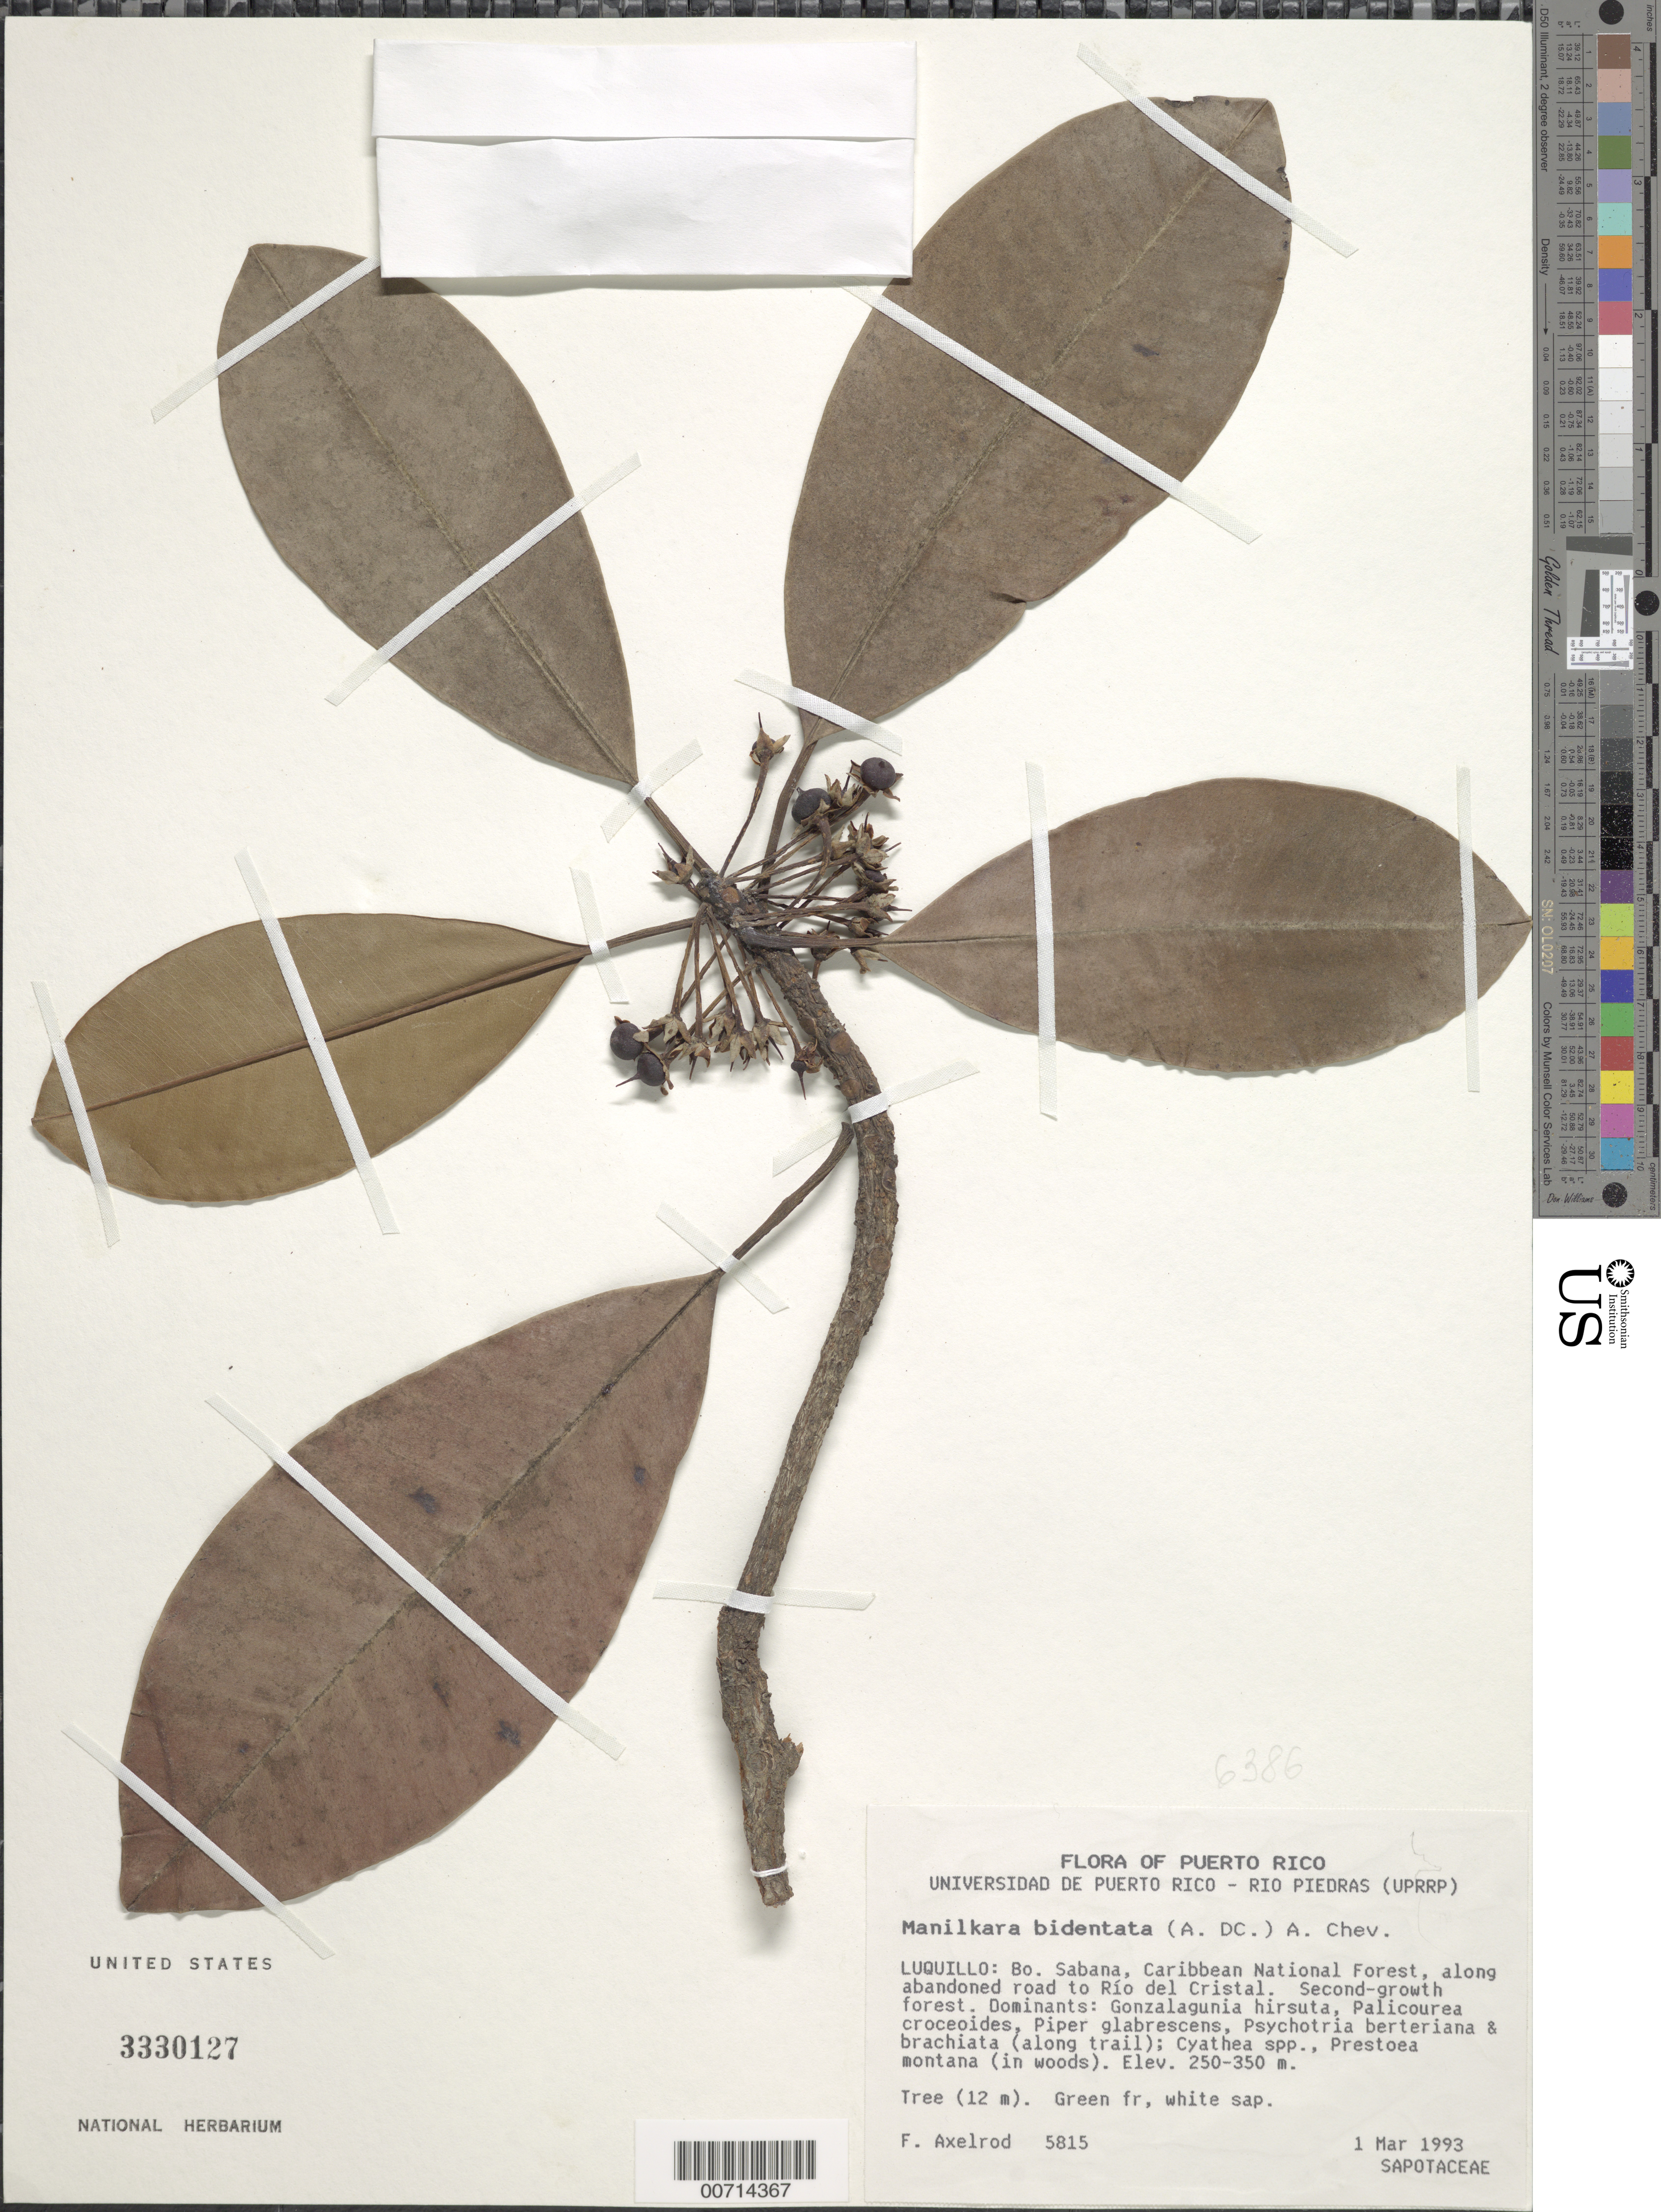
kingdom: Plantae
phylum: Tracheophyta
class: Magnoliopsida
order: Ericales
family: Sapotaceae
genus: Manilkara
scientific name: Manilkara bidentata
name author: (A. DC.) A. Chev.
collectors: F. S. Axelrod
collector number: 5815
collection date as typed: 01 Mar 1993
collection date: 1993-03-01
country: Puerto Rico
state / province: Luquillo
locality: Luquillo: Bo. Sabana, Carib. Natl. Forest, along abandoned road to Rio del Cristal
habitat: Second-growth froest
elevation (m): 250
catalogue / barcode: US 3330127